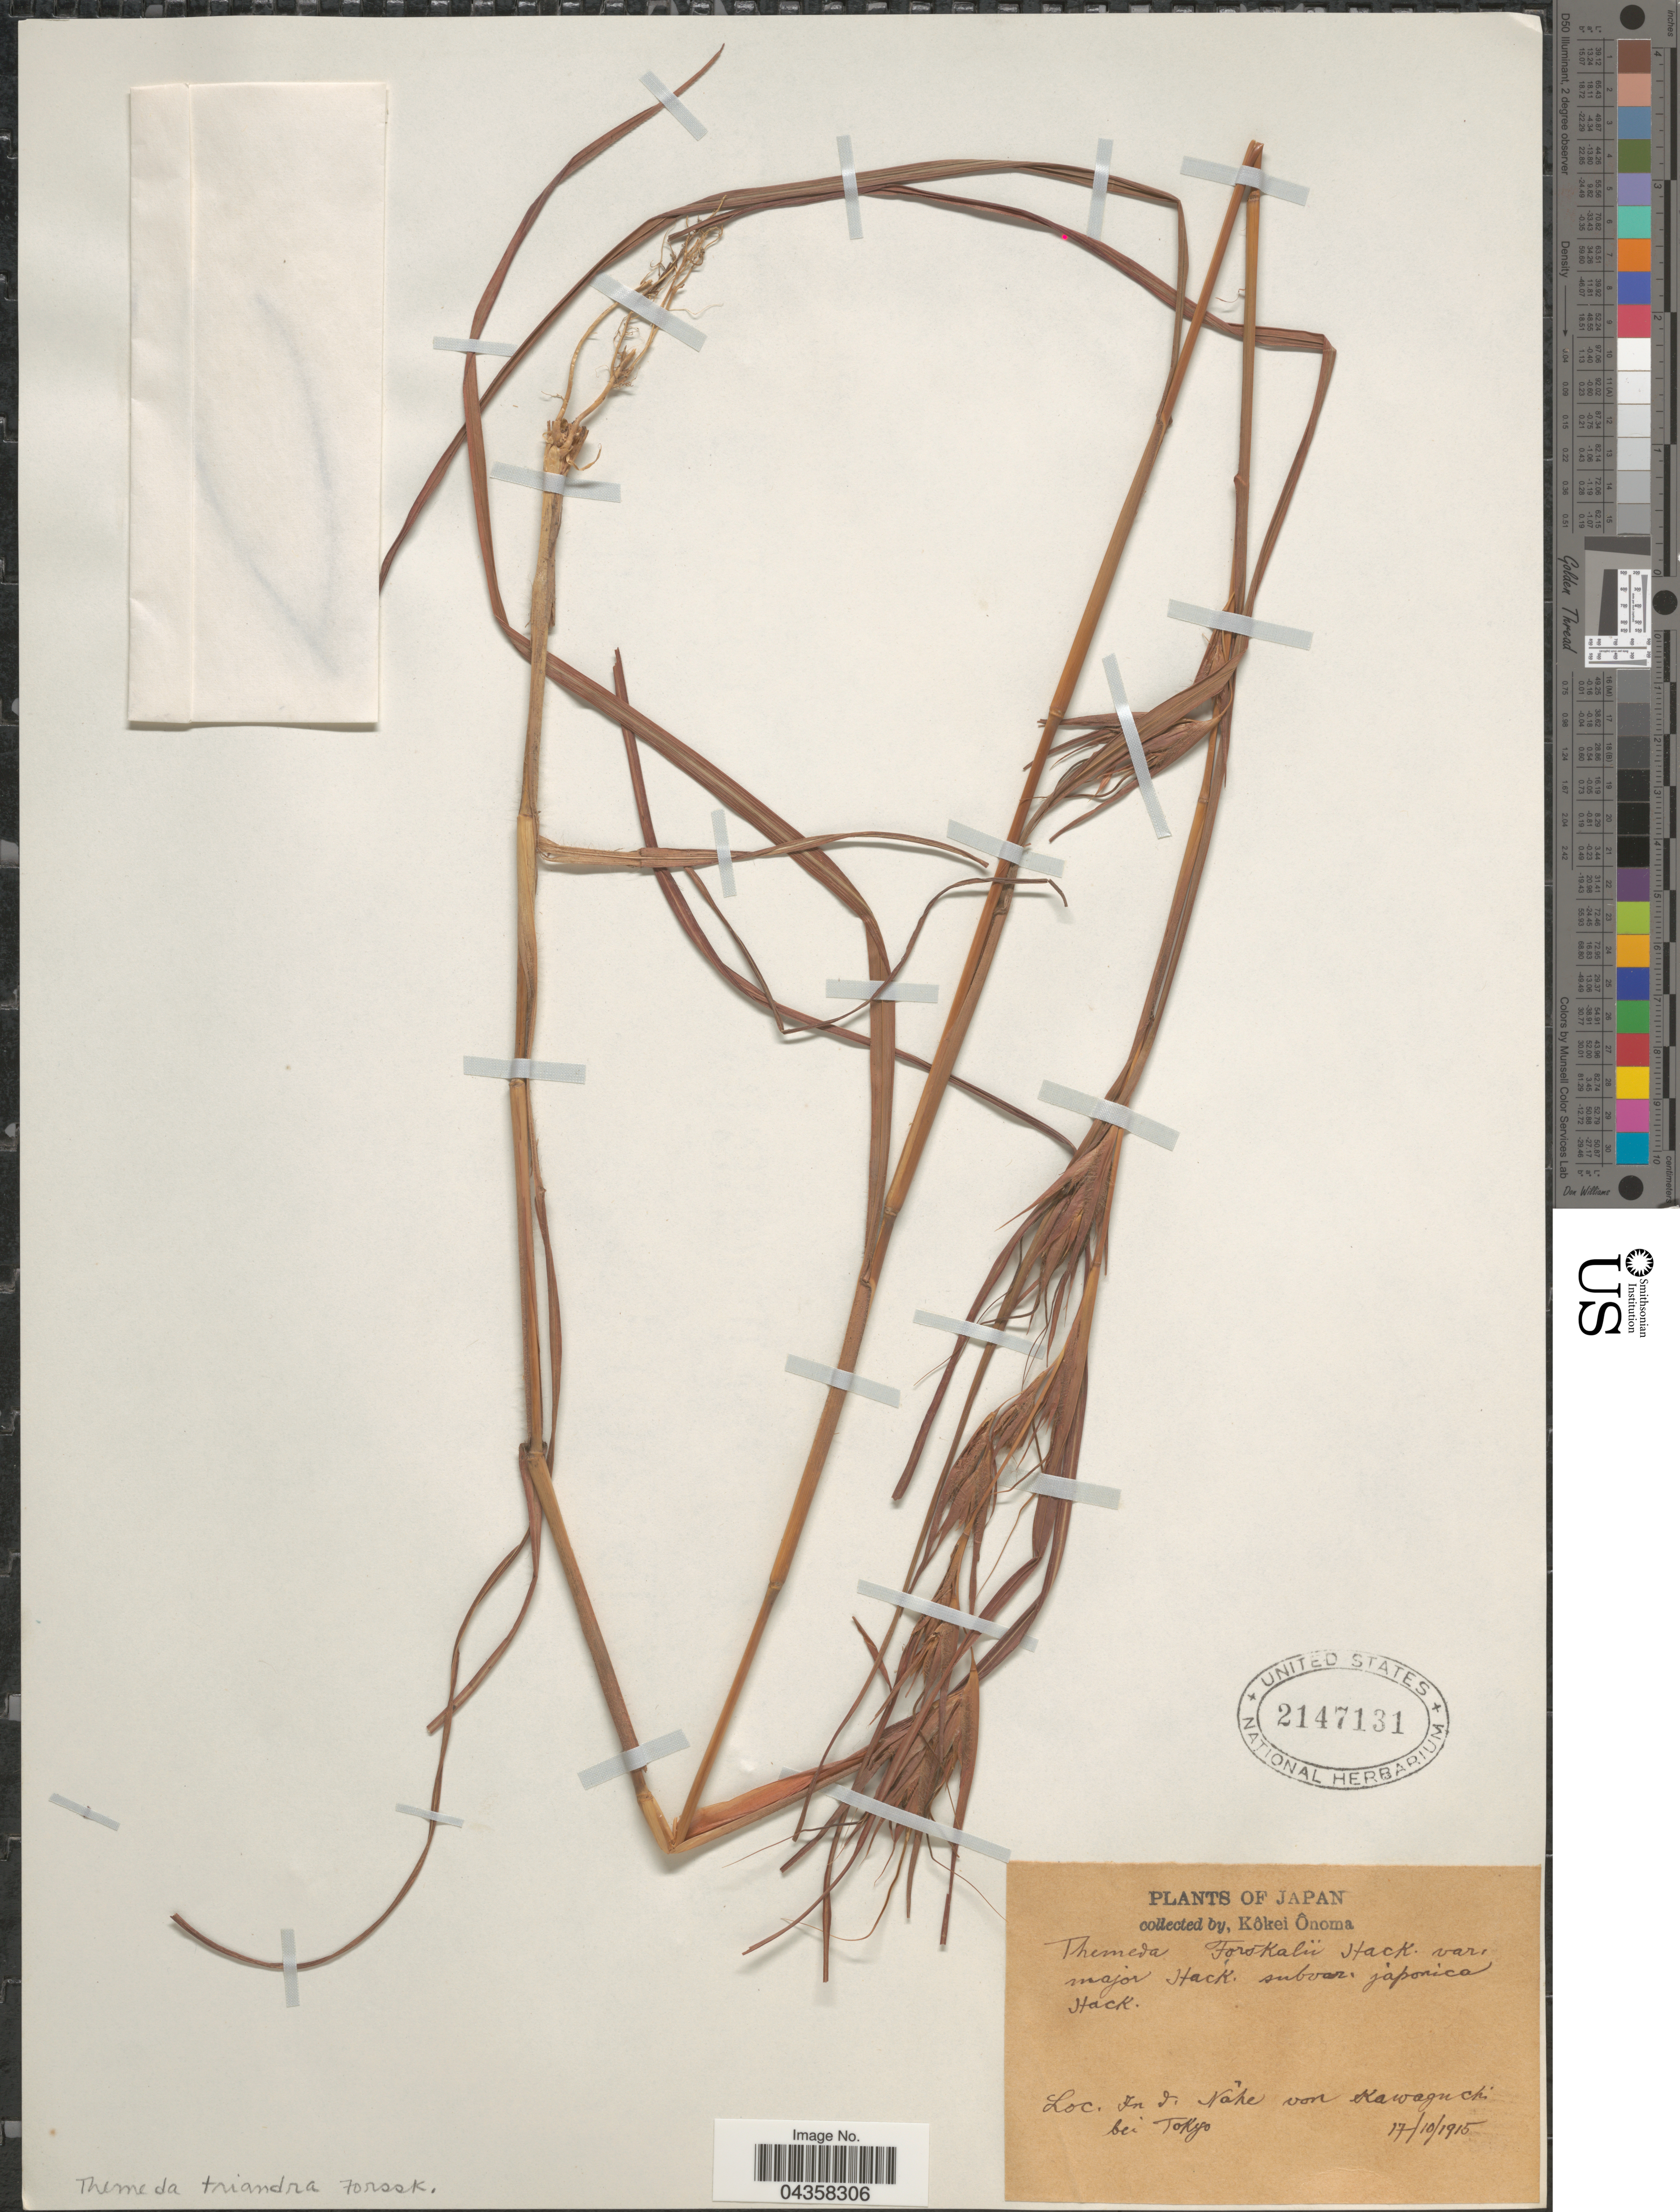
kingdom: Plantae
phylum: Tracheophyta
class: Liliopsida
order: Poales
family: Poaceae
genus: Themeda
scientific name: Themeda triandra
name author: Forssk.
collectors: K. Onoma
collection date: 1915-10-17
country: Japan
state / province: Tokyo, Federal City of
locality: In d. Nahe von Kawaguchi bei Tokyo.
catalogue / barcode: US 2147131